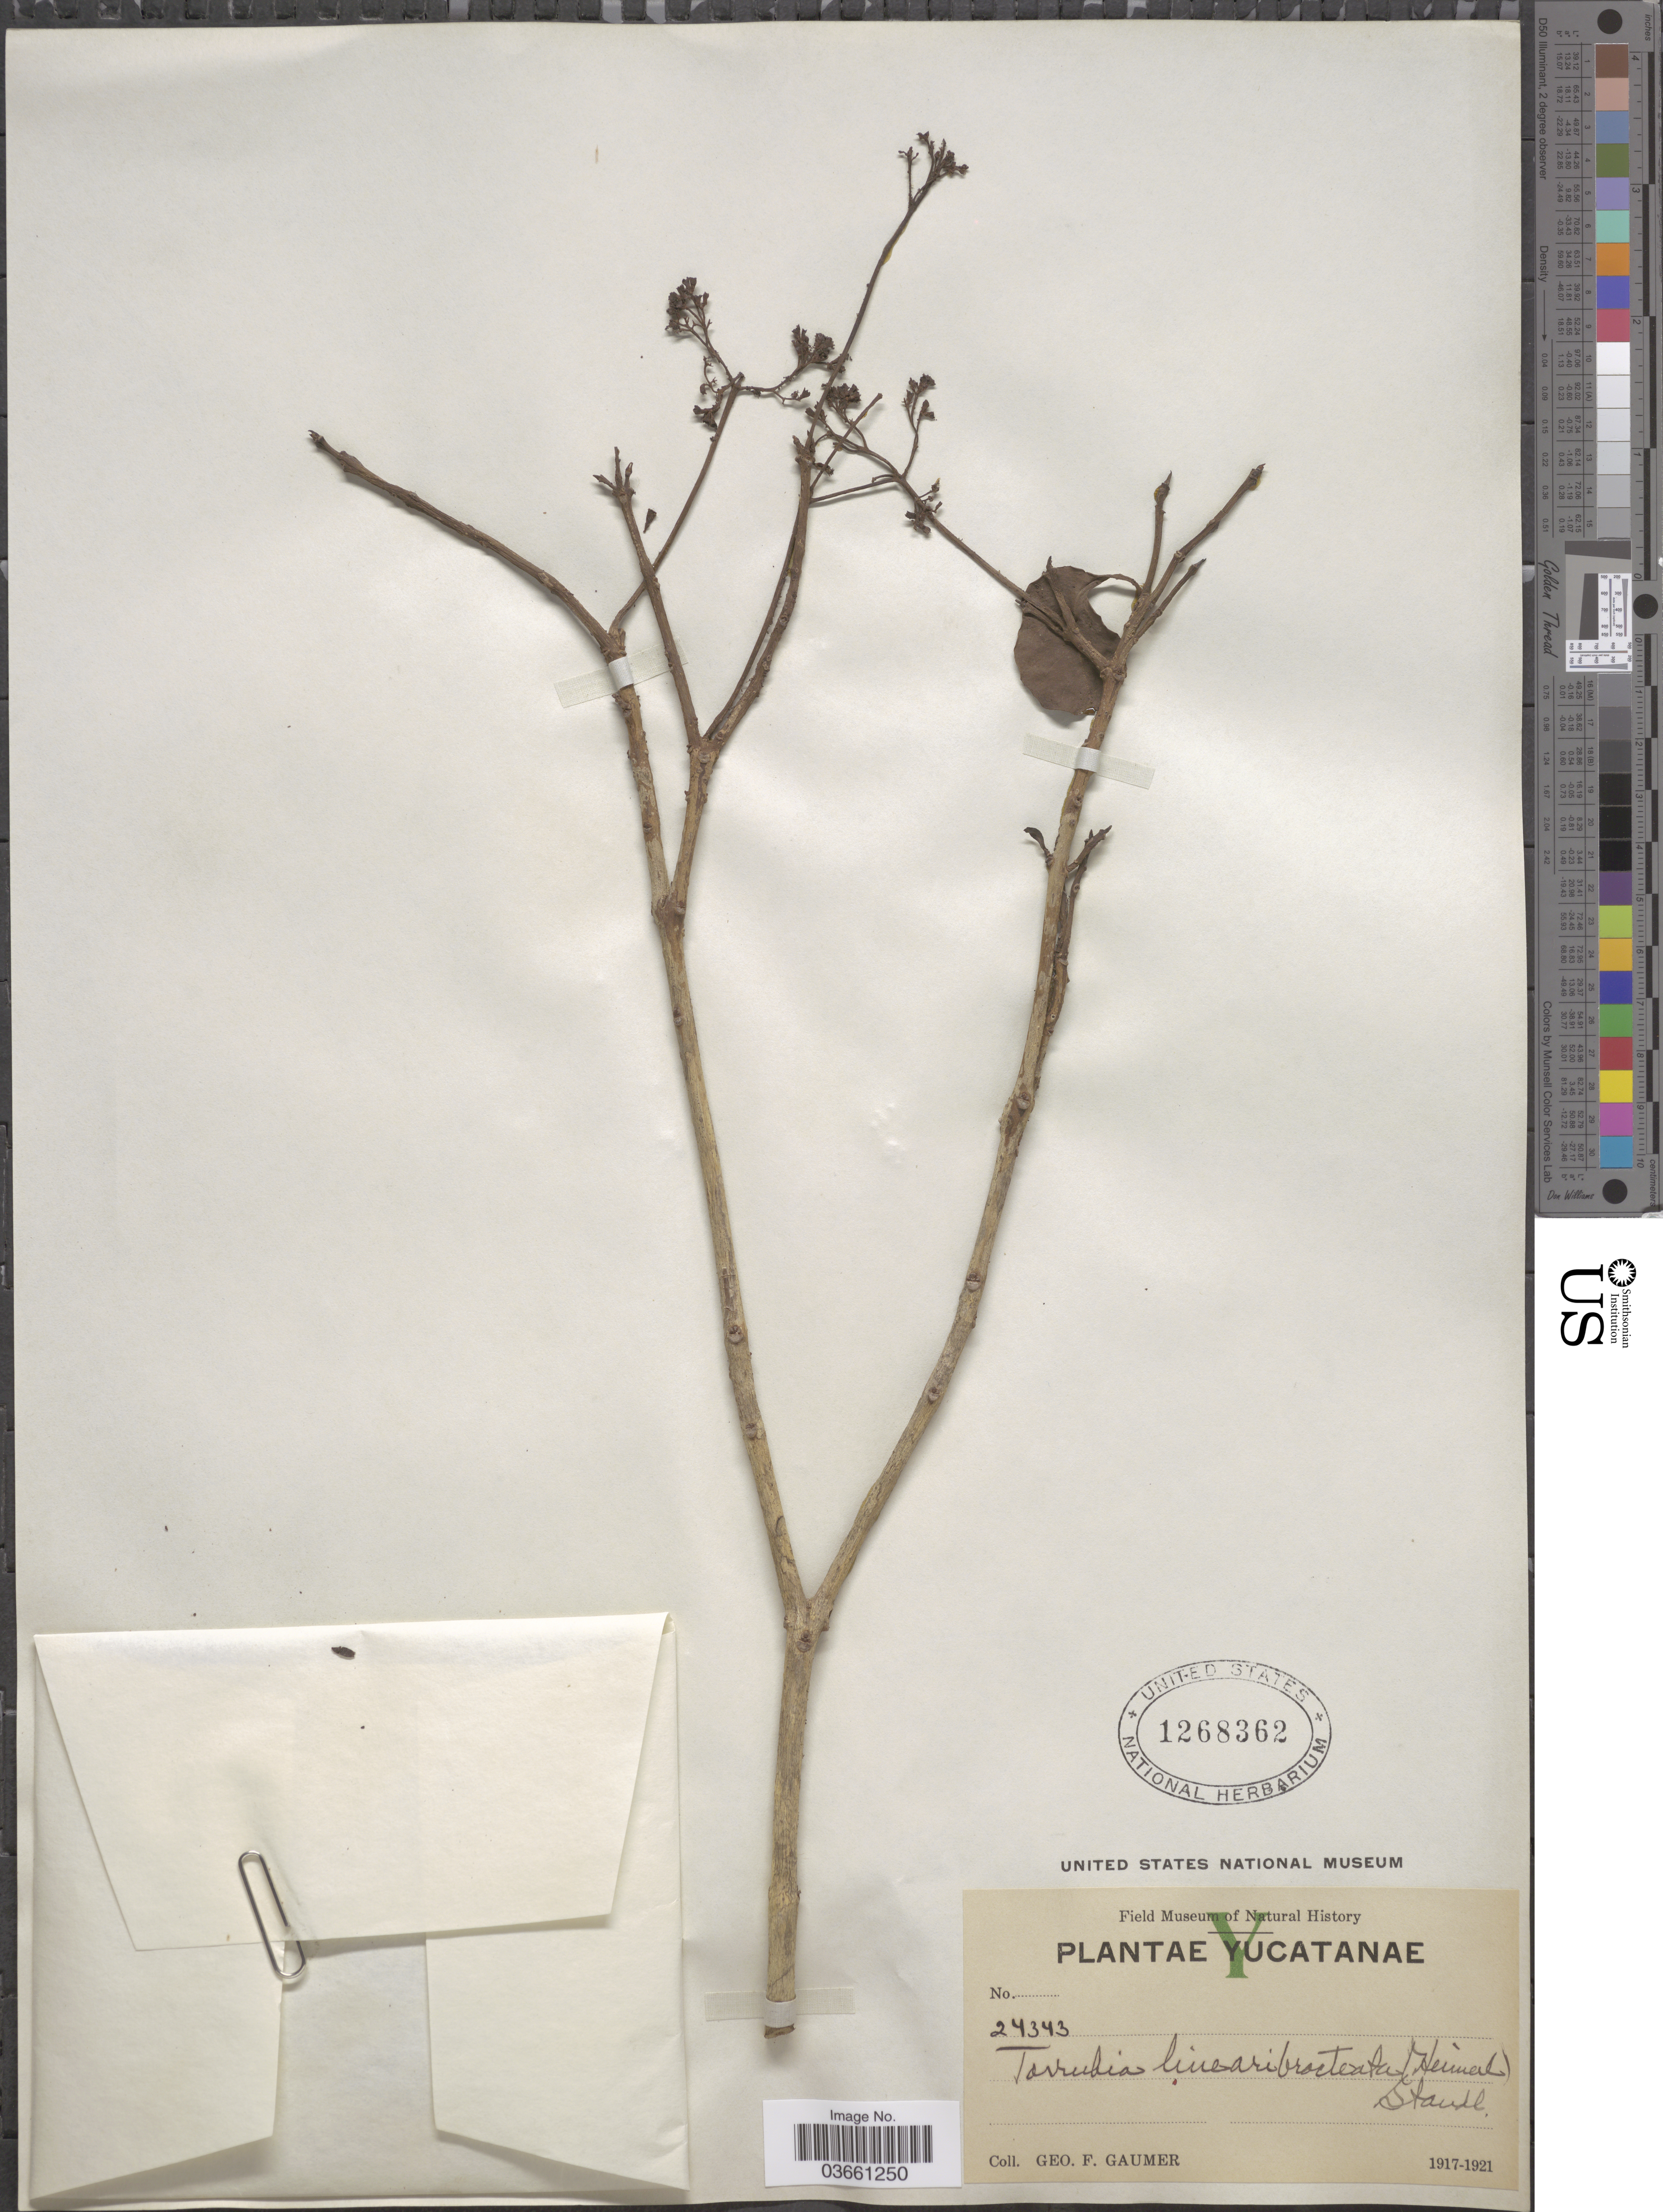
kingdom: Plantae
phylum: Tracheophyta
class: Magnoliopsida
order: Caryophyllales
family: Nyctaginaceae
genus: Guapira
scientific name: Guapira costaricana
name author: (Standl.) Woodson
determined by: Strong, Mark T., (BOT), Smithsonian Institution - National Museum of Natural History (UNITED STATES)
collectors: G. F. Gaumer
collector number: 24343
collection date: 1917/1921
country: Mexico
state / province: Yucatán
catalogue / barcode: US 1268362